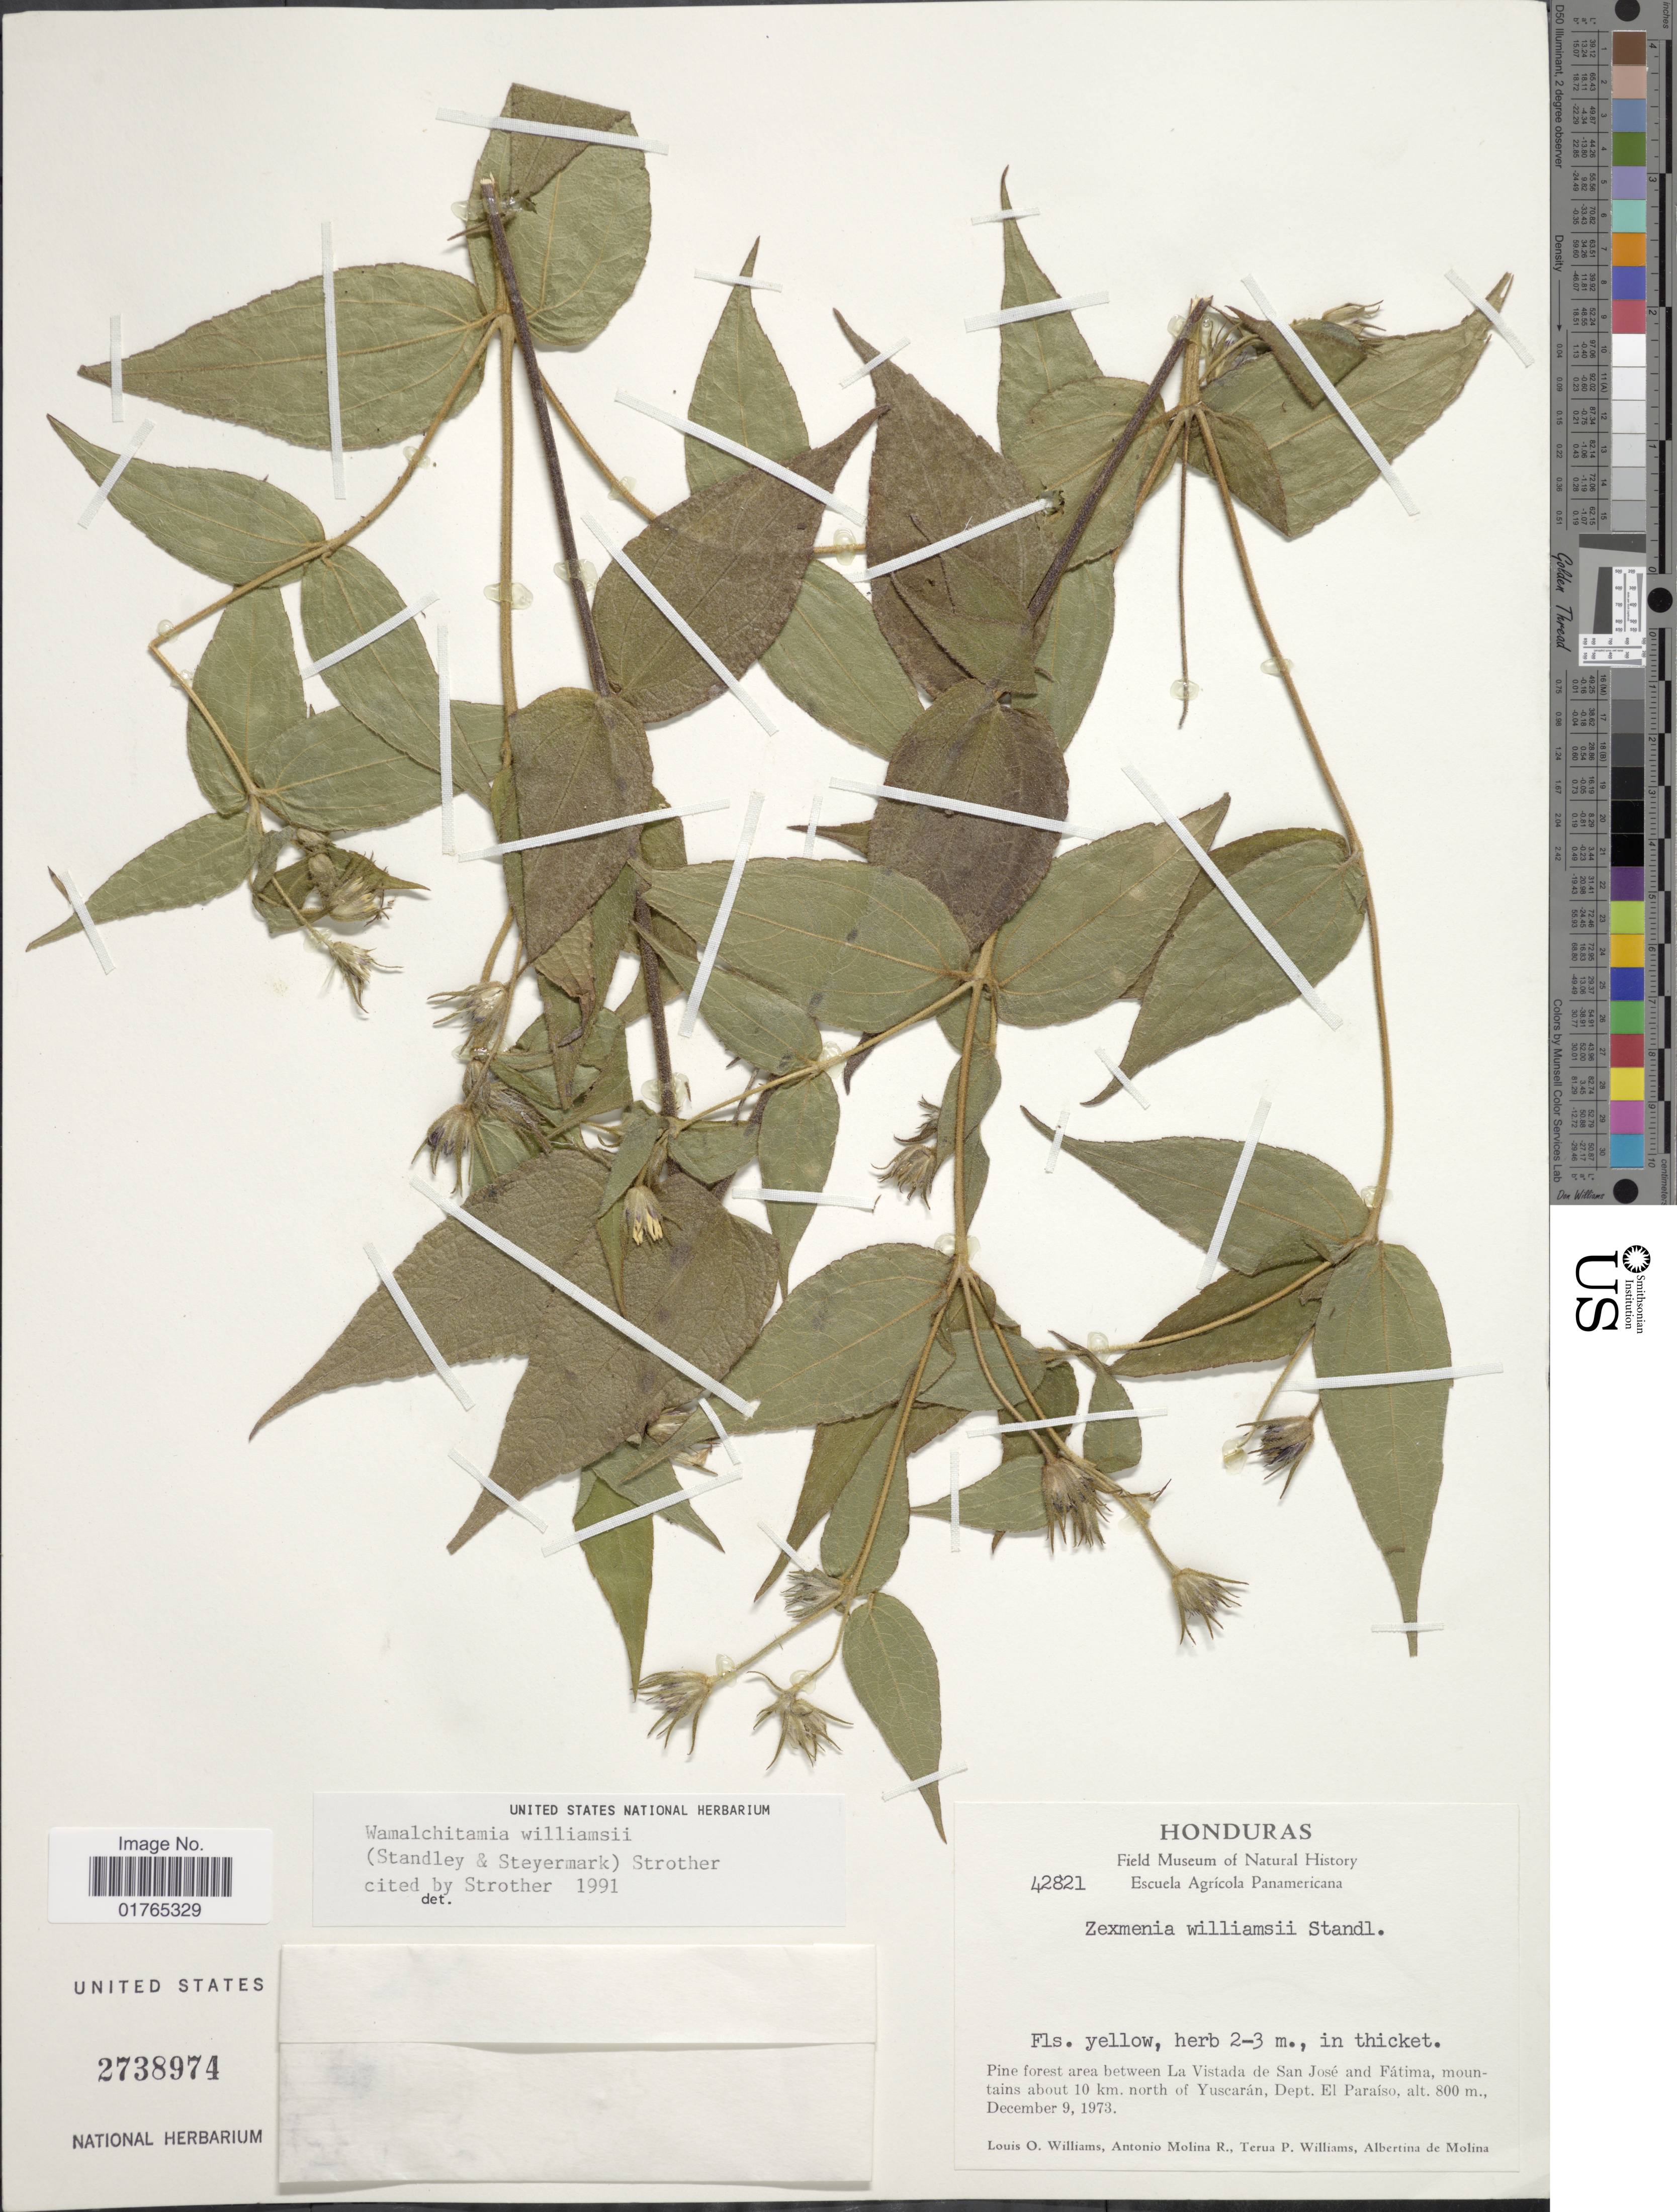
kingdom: Plantae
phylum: Tracheophyta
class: Magnoliopsida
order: Asterales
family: Asteraceae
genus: Wamalchitamia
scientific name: Wamalchitamia williamsii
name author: (Standl. & Steyerm.) Strother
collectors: L. O. Williams, A. Molina R., T. P. Williams & A. R. Molina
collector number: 42821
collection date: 1973-12-09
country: Honduras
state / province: El Paraíso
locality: Pine forest area between La Vistada de San José and Fátima, mountains about 10 km. north of Yuscarán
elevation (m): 800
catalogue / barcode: US 2738974